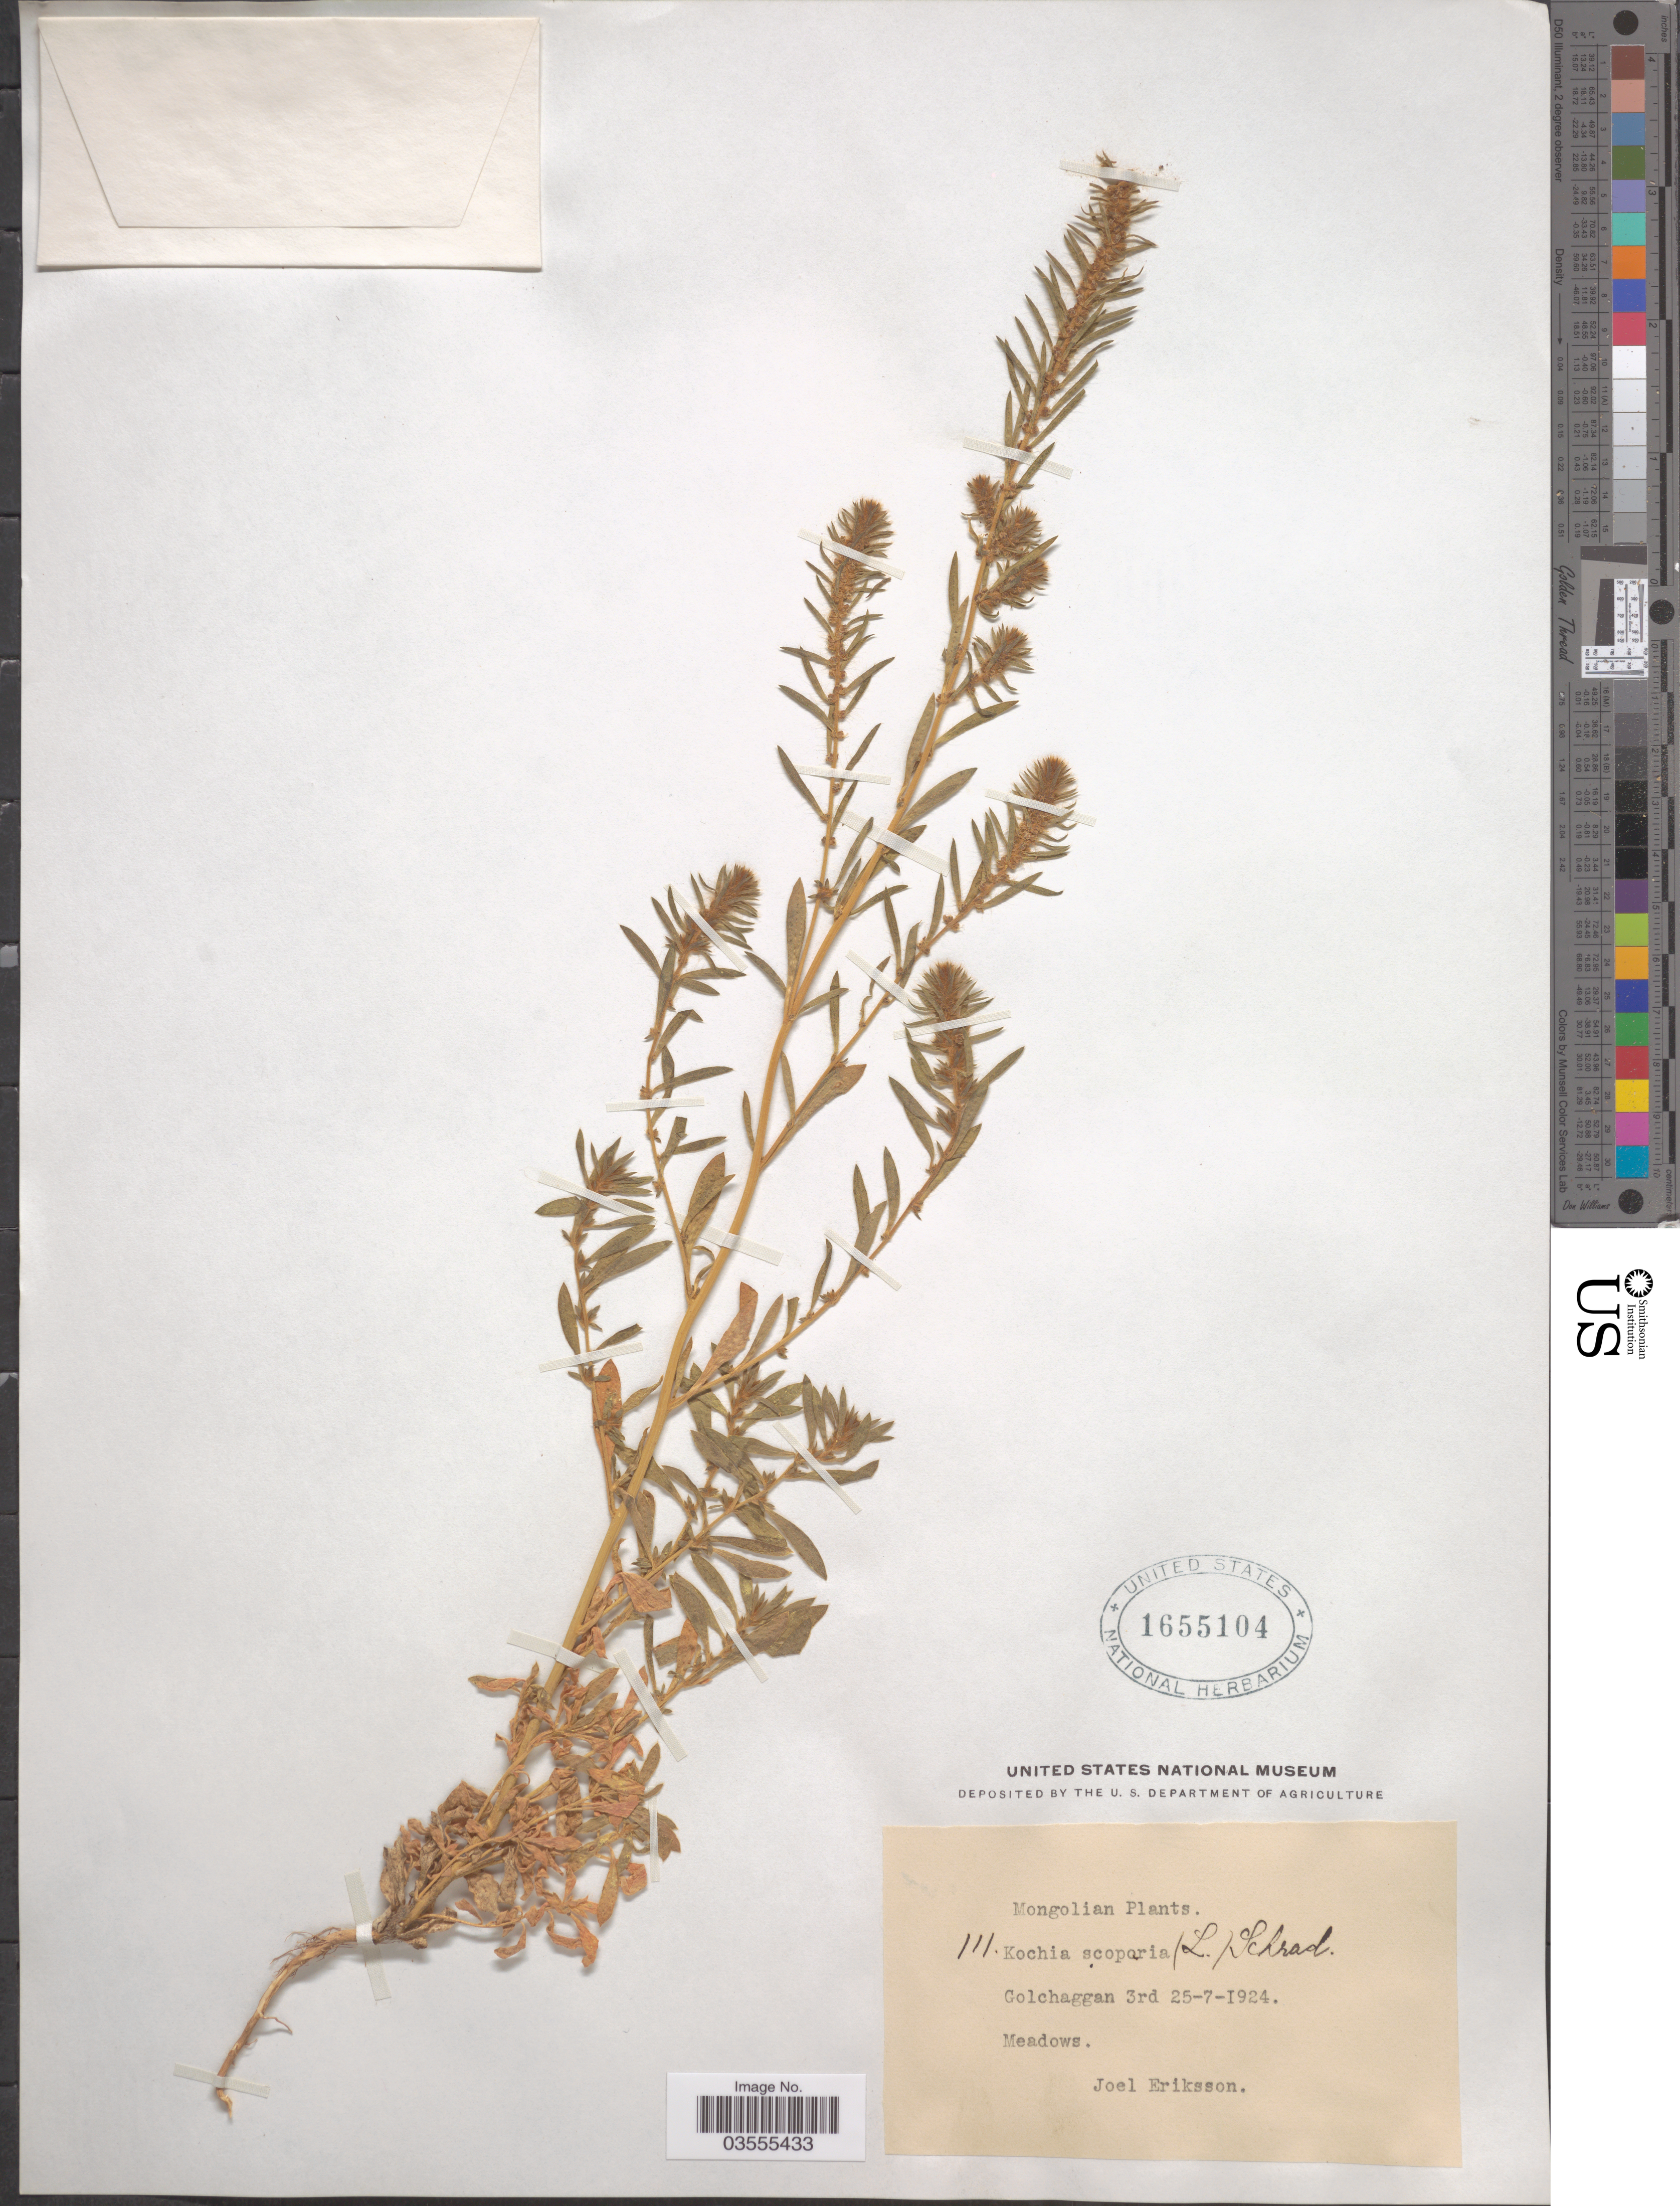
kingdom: Plantae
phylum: Tracheophyta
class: Magnoliopsida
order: Caryophyllales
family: Amaranthaceae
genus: Bassia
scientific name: Bassia scoparia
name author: (L.) Voss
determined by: U.S. National Herbarium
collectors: J. Eriksson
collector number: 111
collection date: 1924-07-25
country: Mongolia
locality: Golchaggan 3rd.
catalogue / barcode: US 1655104